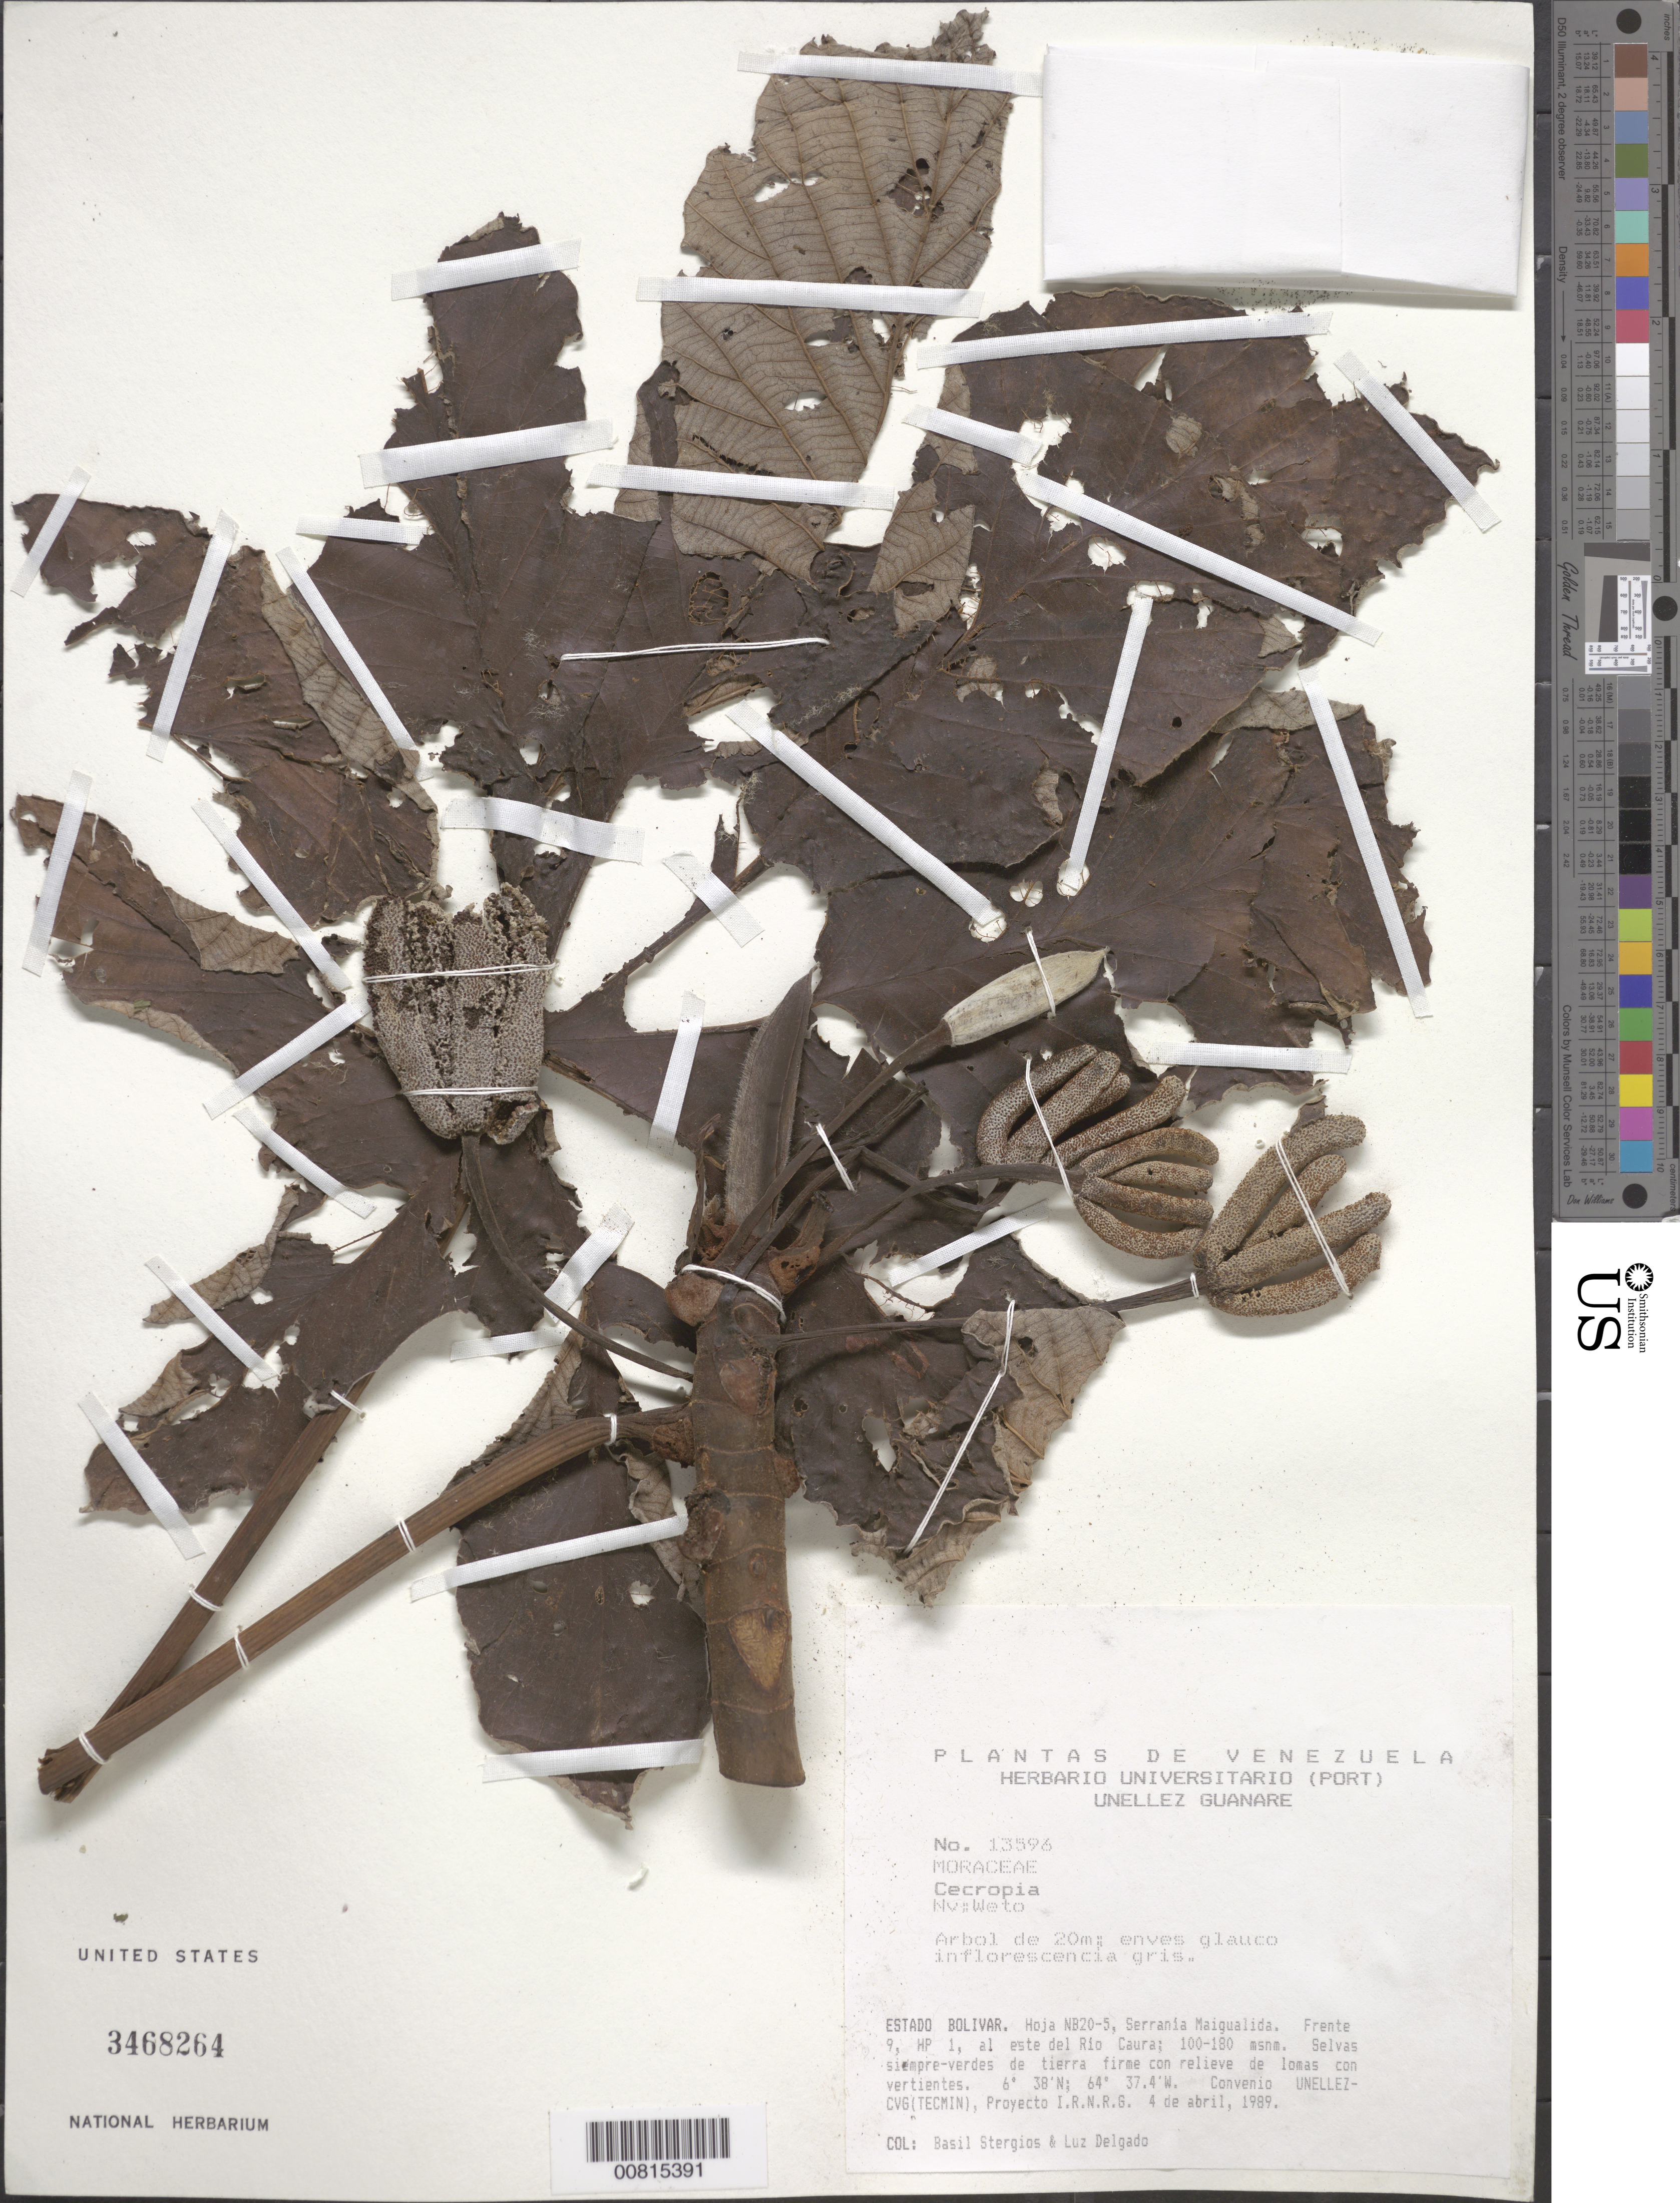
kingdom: Plantae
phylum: Tracheophyta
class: Magnoliopsida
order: Rosales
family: Urticaceae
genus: Cecropia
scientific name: Cecropia sp.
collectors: B. G. Stergios & L. Delgado V.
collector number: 13596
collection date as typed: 4-Apr-89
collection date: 1989-04-04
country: Venezuela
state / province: Bolívar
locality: Serrania Maigualida, E del río Caura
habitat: Selvas siempre-verdes de tierra firme con relieve de lomas con vertientes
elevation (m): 100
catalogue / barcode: US 3468264